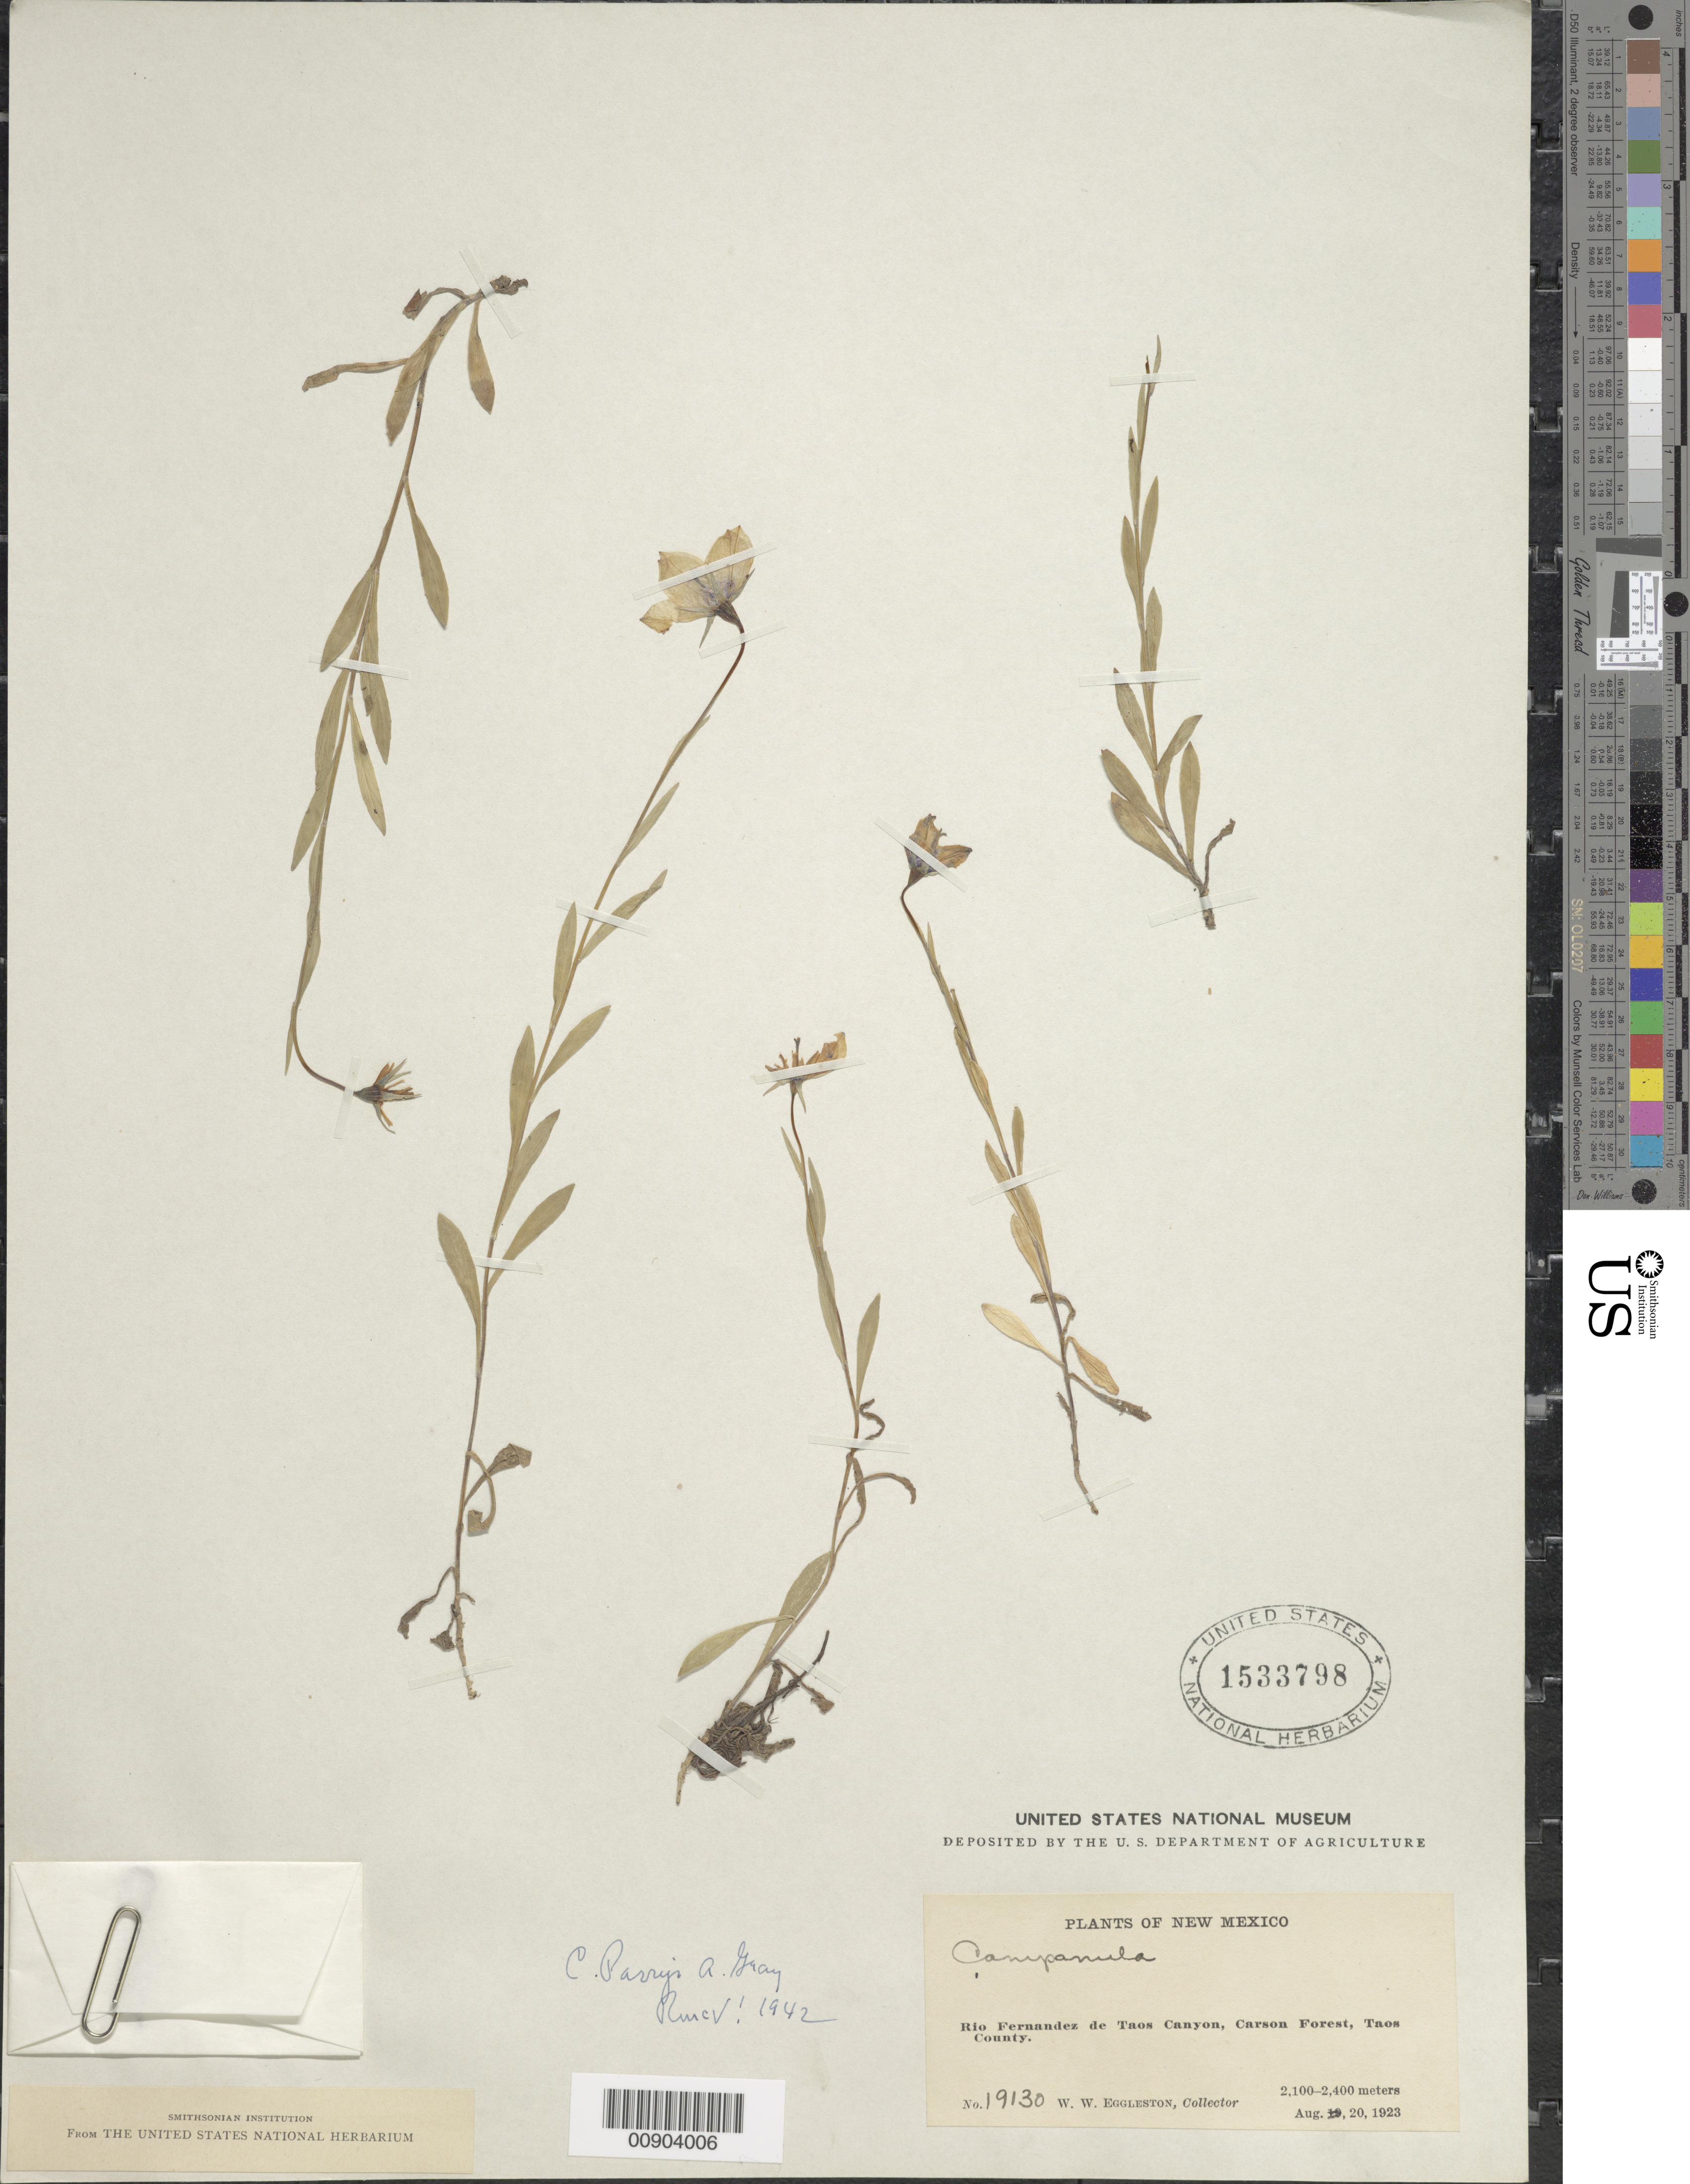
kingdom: Plantae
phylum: Tracheophyta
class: Magnoliopsida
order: Asterales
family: Campanulaceae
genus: Campanula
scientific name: Campanula parryi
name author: A. Gray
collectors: W. W. Eggleston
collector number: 19130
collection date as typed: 20 Aug 1923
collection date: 1923-08-20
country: United States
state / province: New Mexico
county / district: Taos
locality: Rio Fernandez de Taos Canyon, Carson Forest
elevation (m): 2700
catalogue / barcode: US 1533798